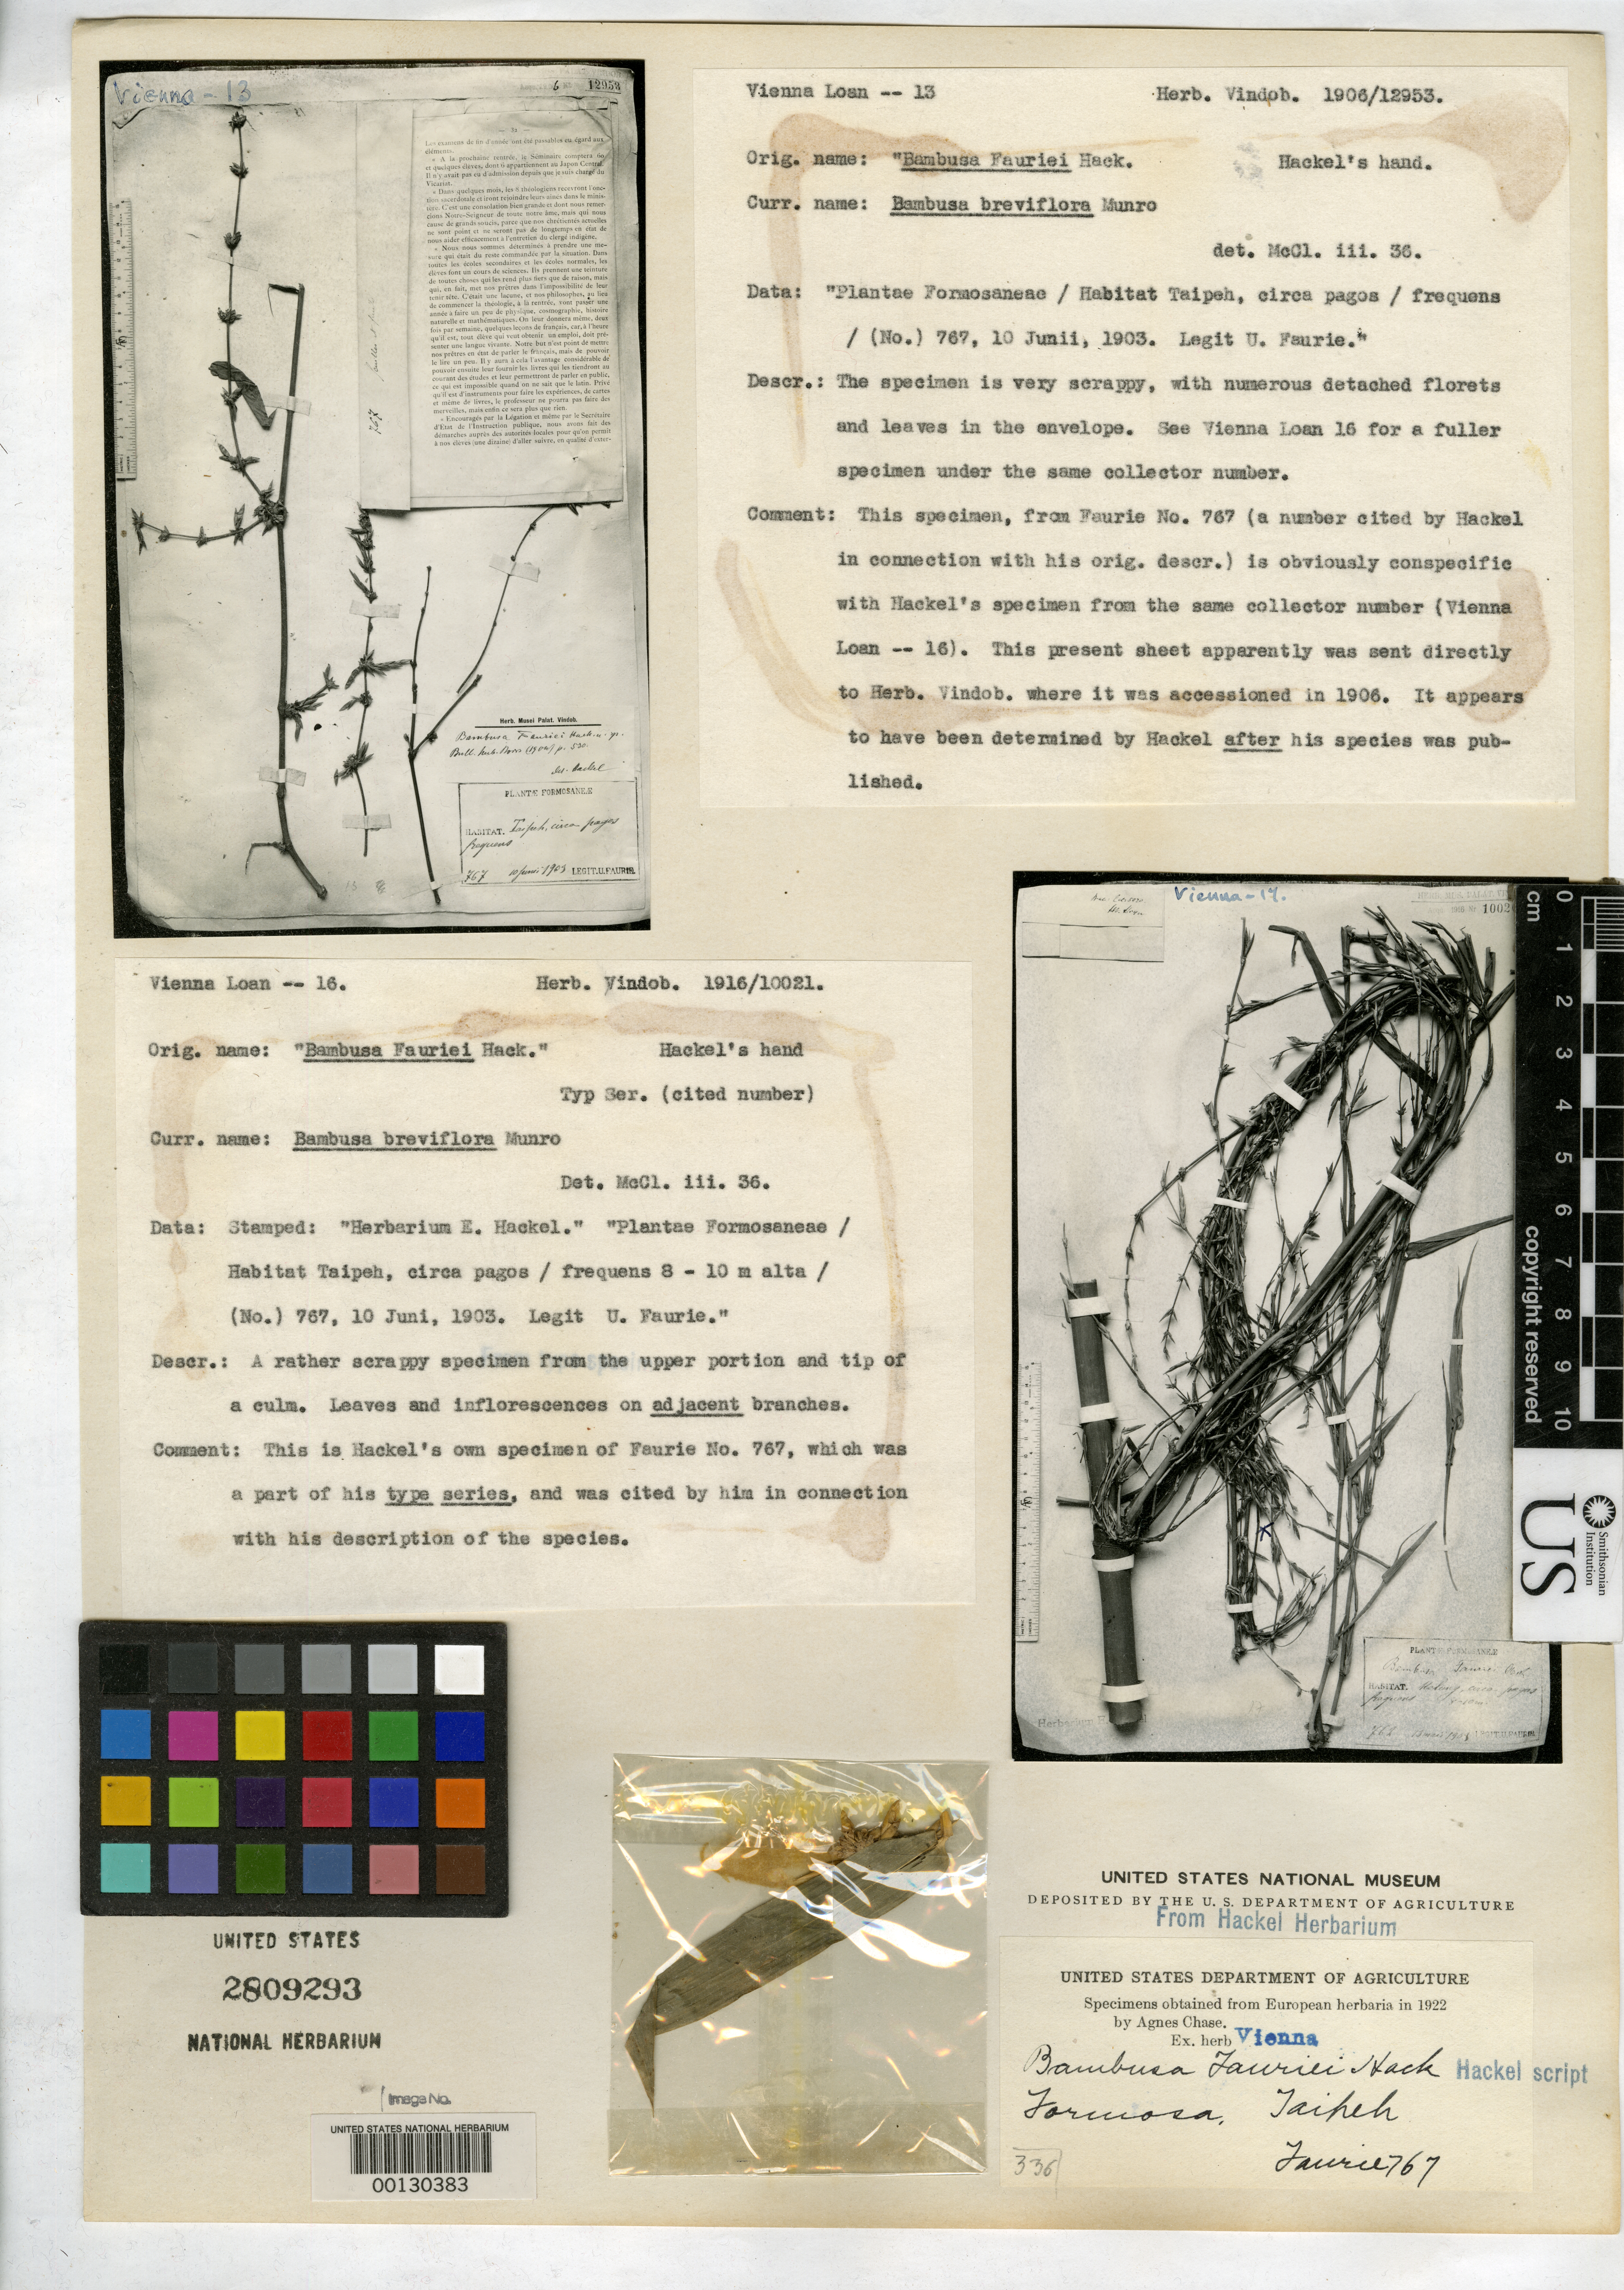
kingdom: Plantae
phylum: Tracheophyta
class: Liliopsida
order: Poales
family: Poaceae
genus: Bambusa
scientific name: Bambusa fauriei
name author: Hack.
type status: Type Material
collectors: U. Faurie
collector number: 767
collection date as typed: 10 Jun 1903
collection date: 1903-06-10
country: Taiwan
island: Taiwan [Formosa]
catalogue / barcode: US 2809293